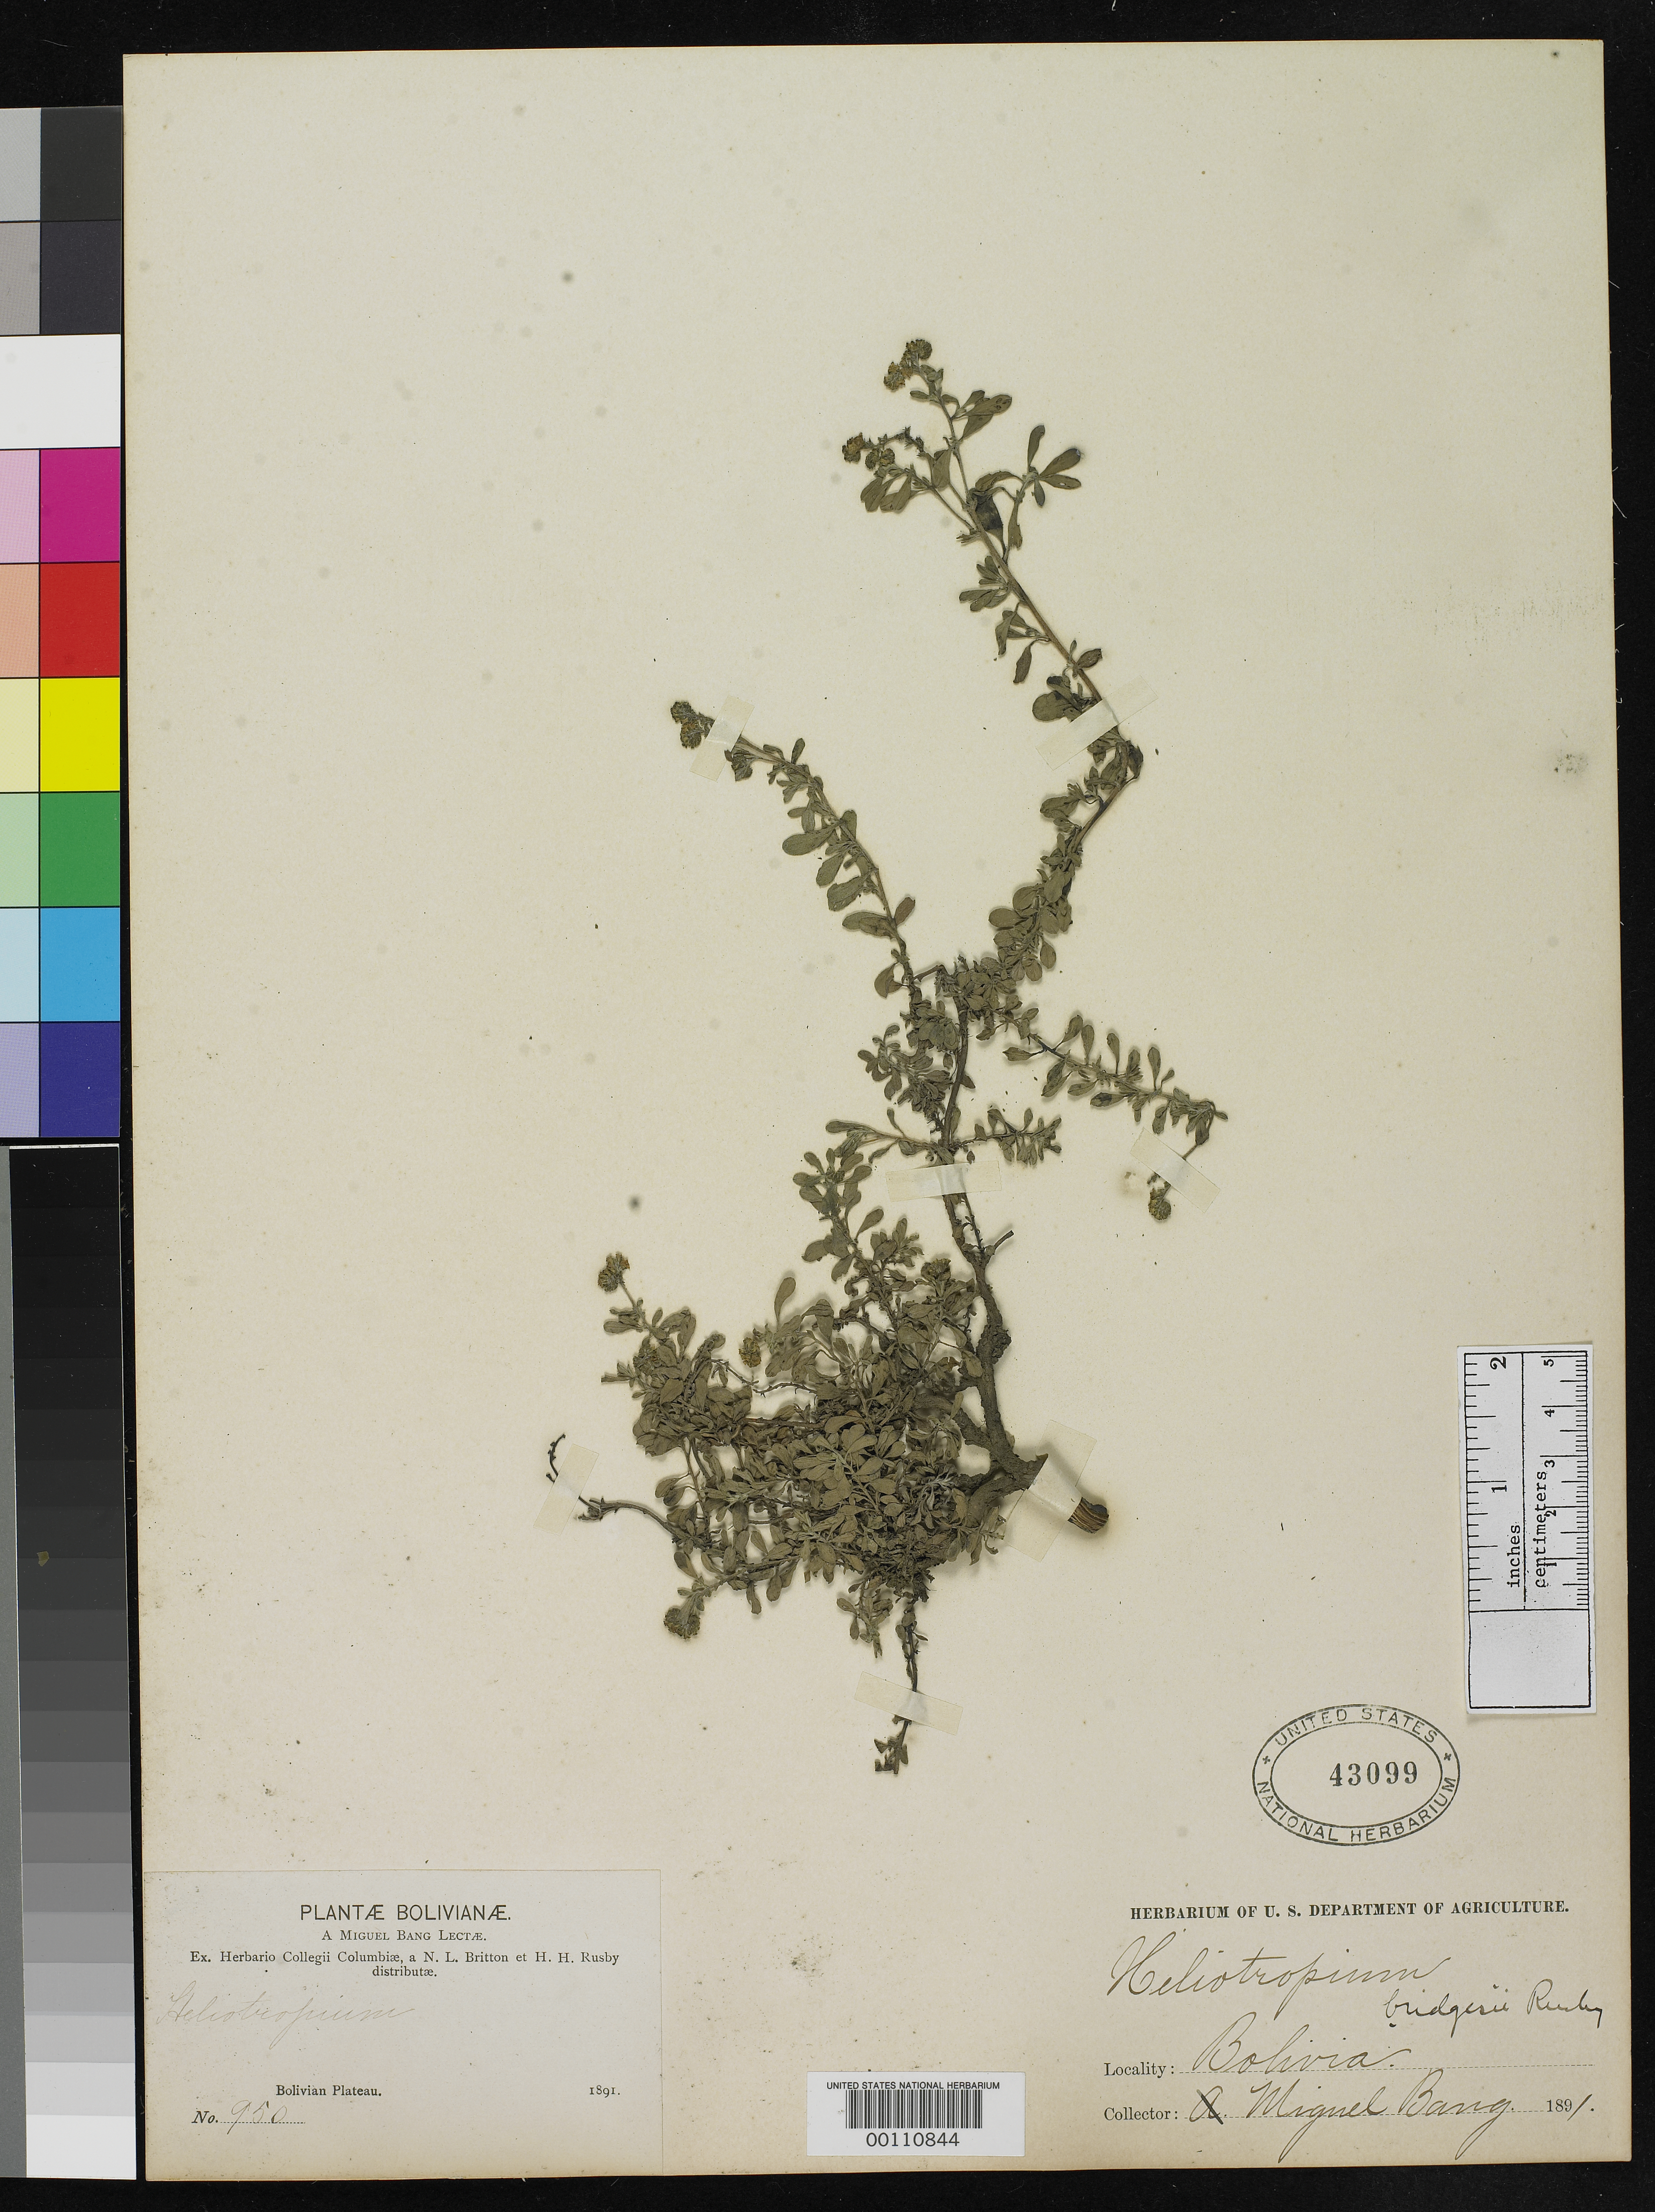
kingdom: Plantae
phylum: Tracheophyta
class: Magnoliopsida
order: Boraginales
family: Heliotropiaceae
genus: Heliotropium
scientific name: Heliotropium bridgesii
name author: Rusby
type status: Isotype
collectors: M. Bang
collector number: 950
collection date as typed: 1891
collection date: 1891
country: Bolivia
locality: Bolivian Plateau.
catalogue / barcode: US 43099